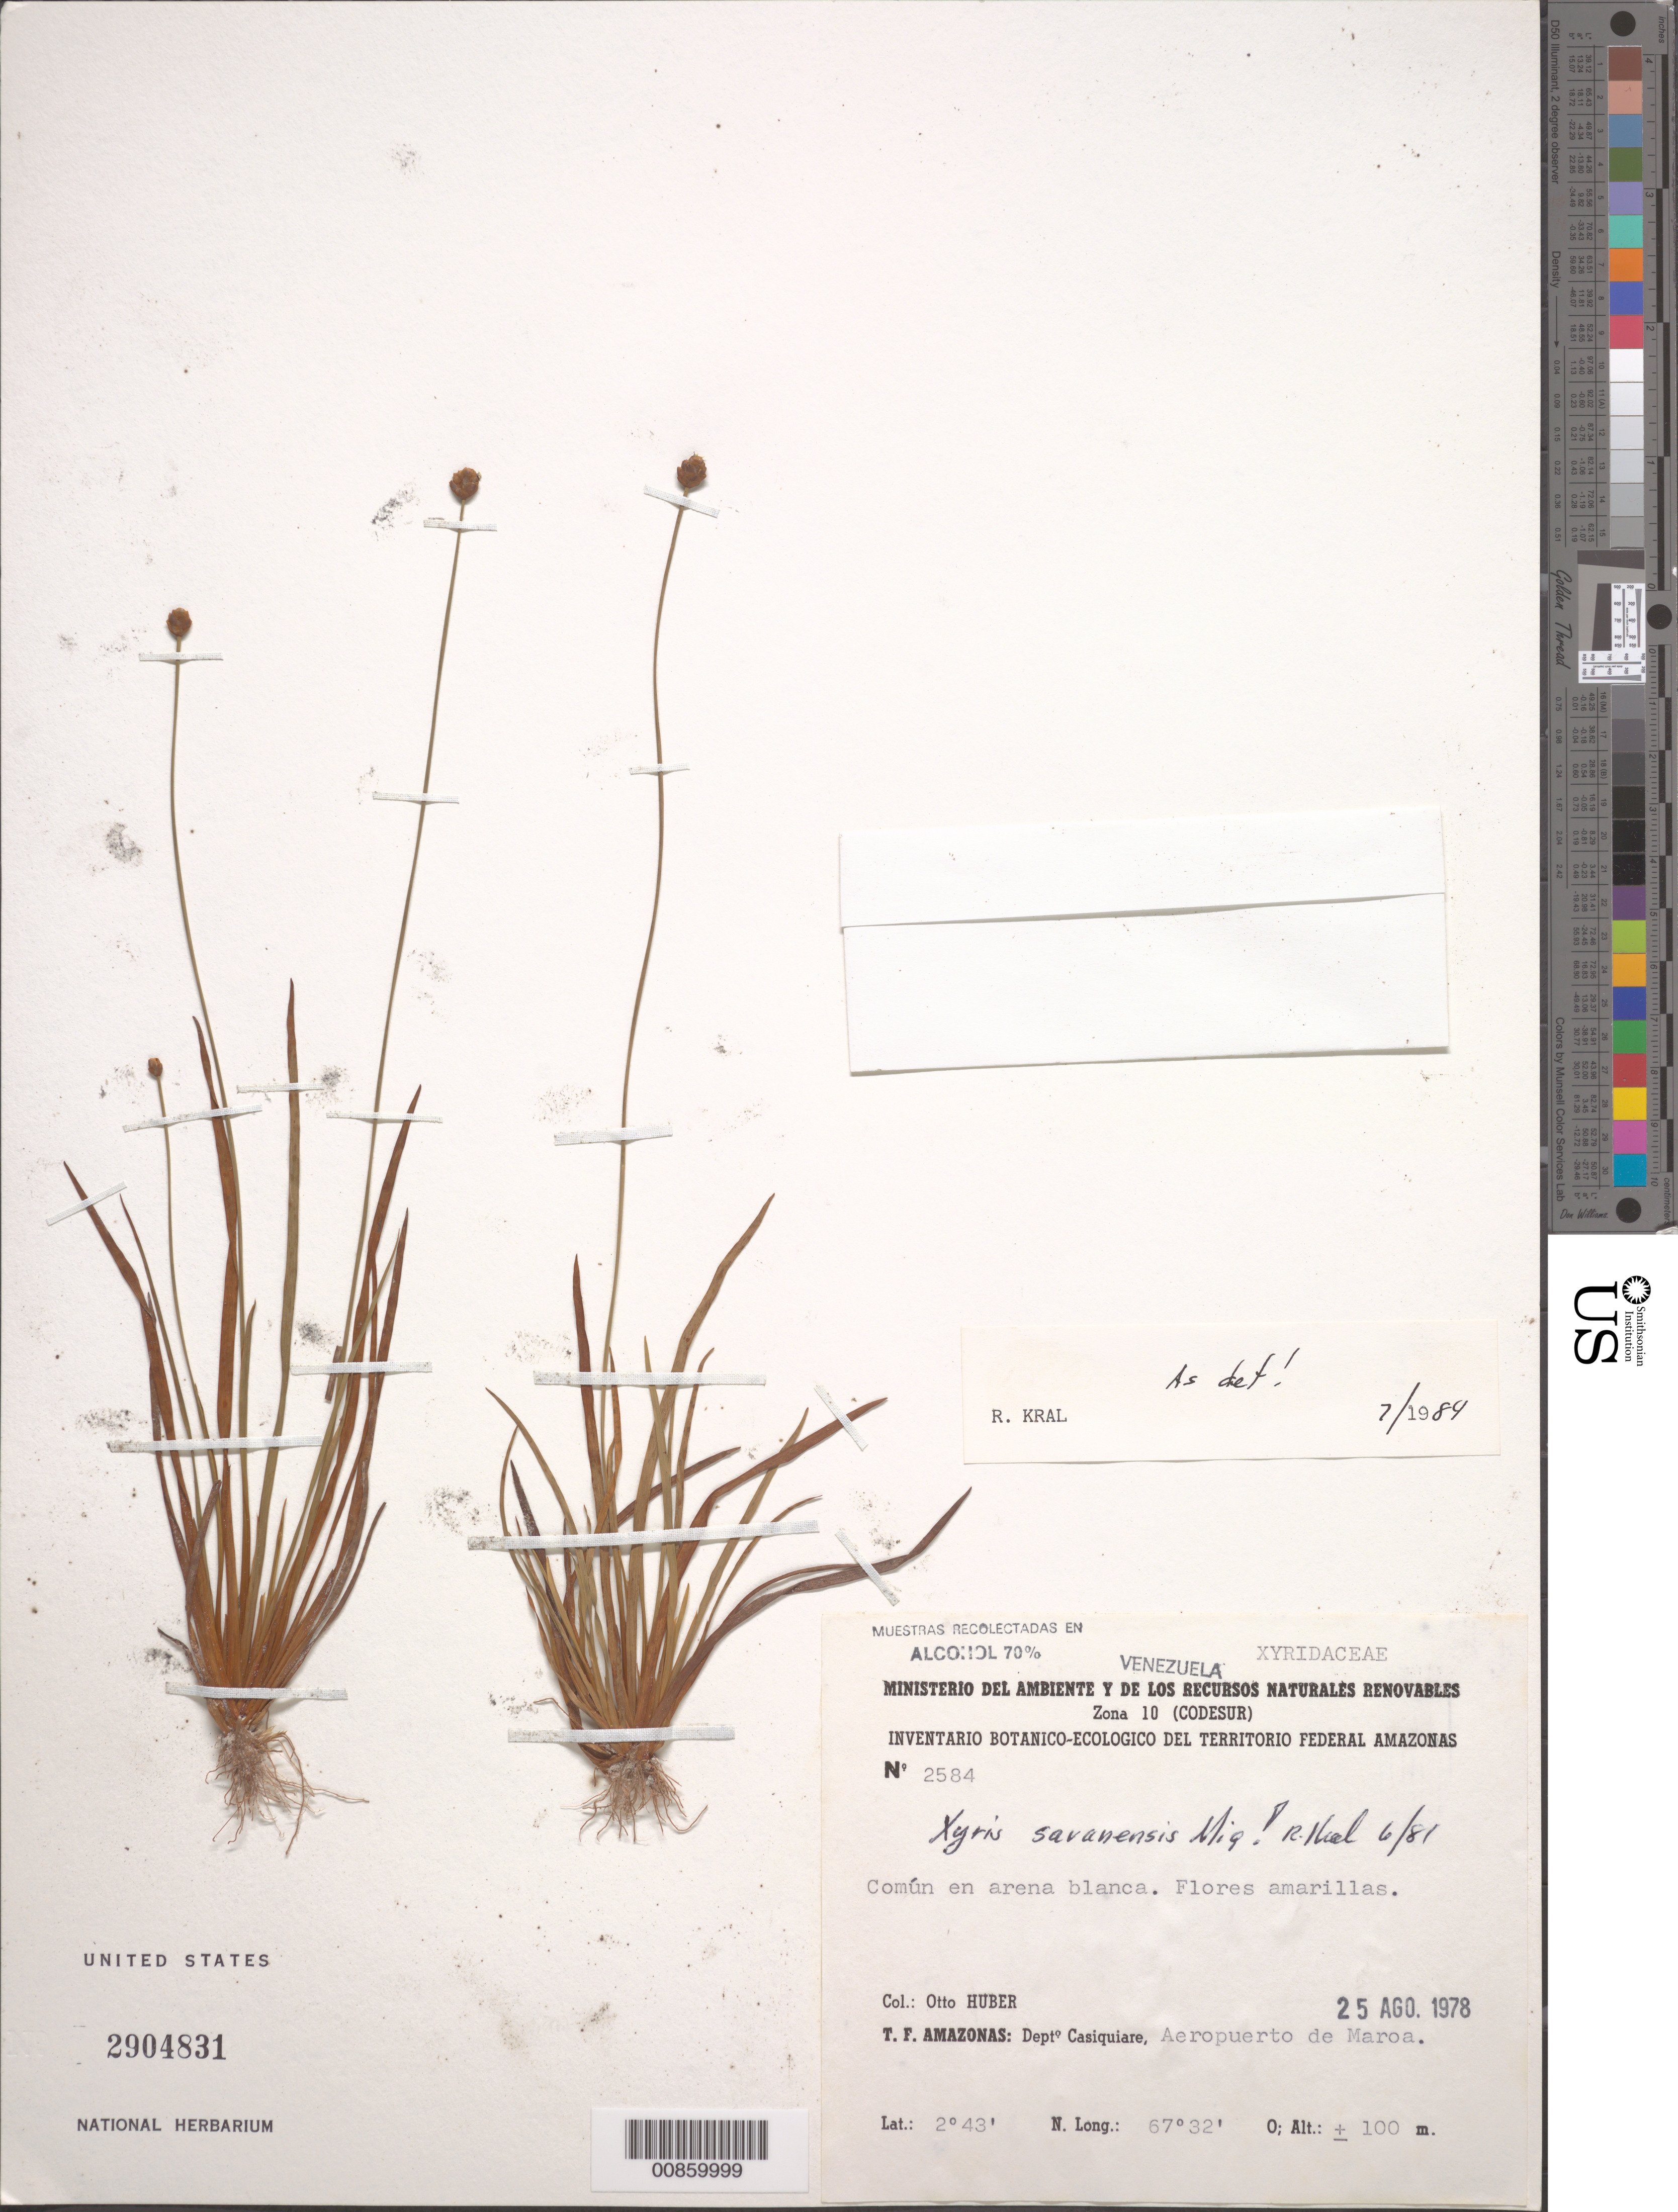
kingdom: Plantae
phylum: Tracheophyta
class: Liliopsida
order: Poales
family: Xyridaceae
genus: Xyris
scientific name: Xyris savanensis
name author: Miq.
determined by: Kral, Robert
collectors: O. Huber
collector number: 2584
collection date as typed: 25-Aug-78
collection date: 1978-08-25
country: Venezuela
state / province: Amazonas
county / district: Maroa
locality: Aeropuerta de Maroa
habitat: Arena blanca.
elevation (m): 100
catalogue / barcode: US 2904831